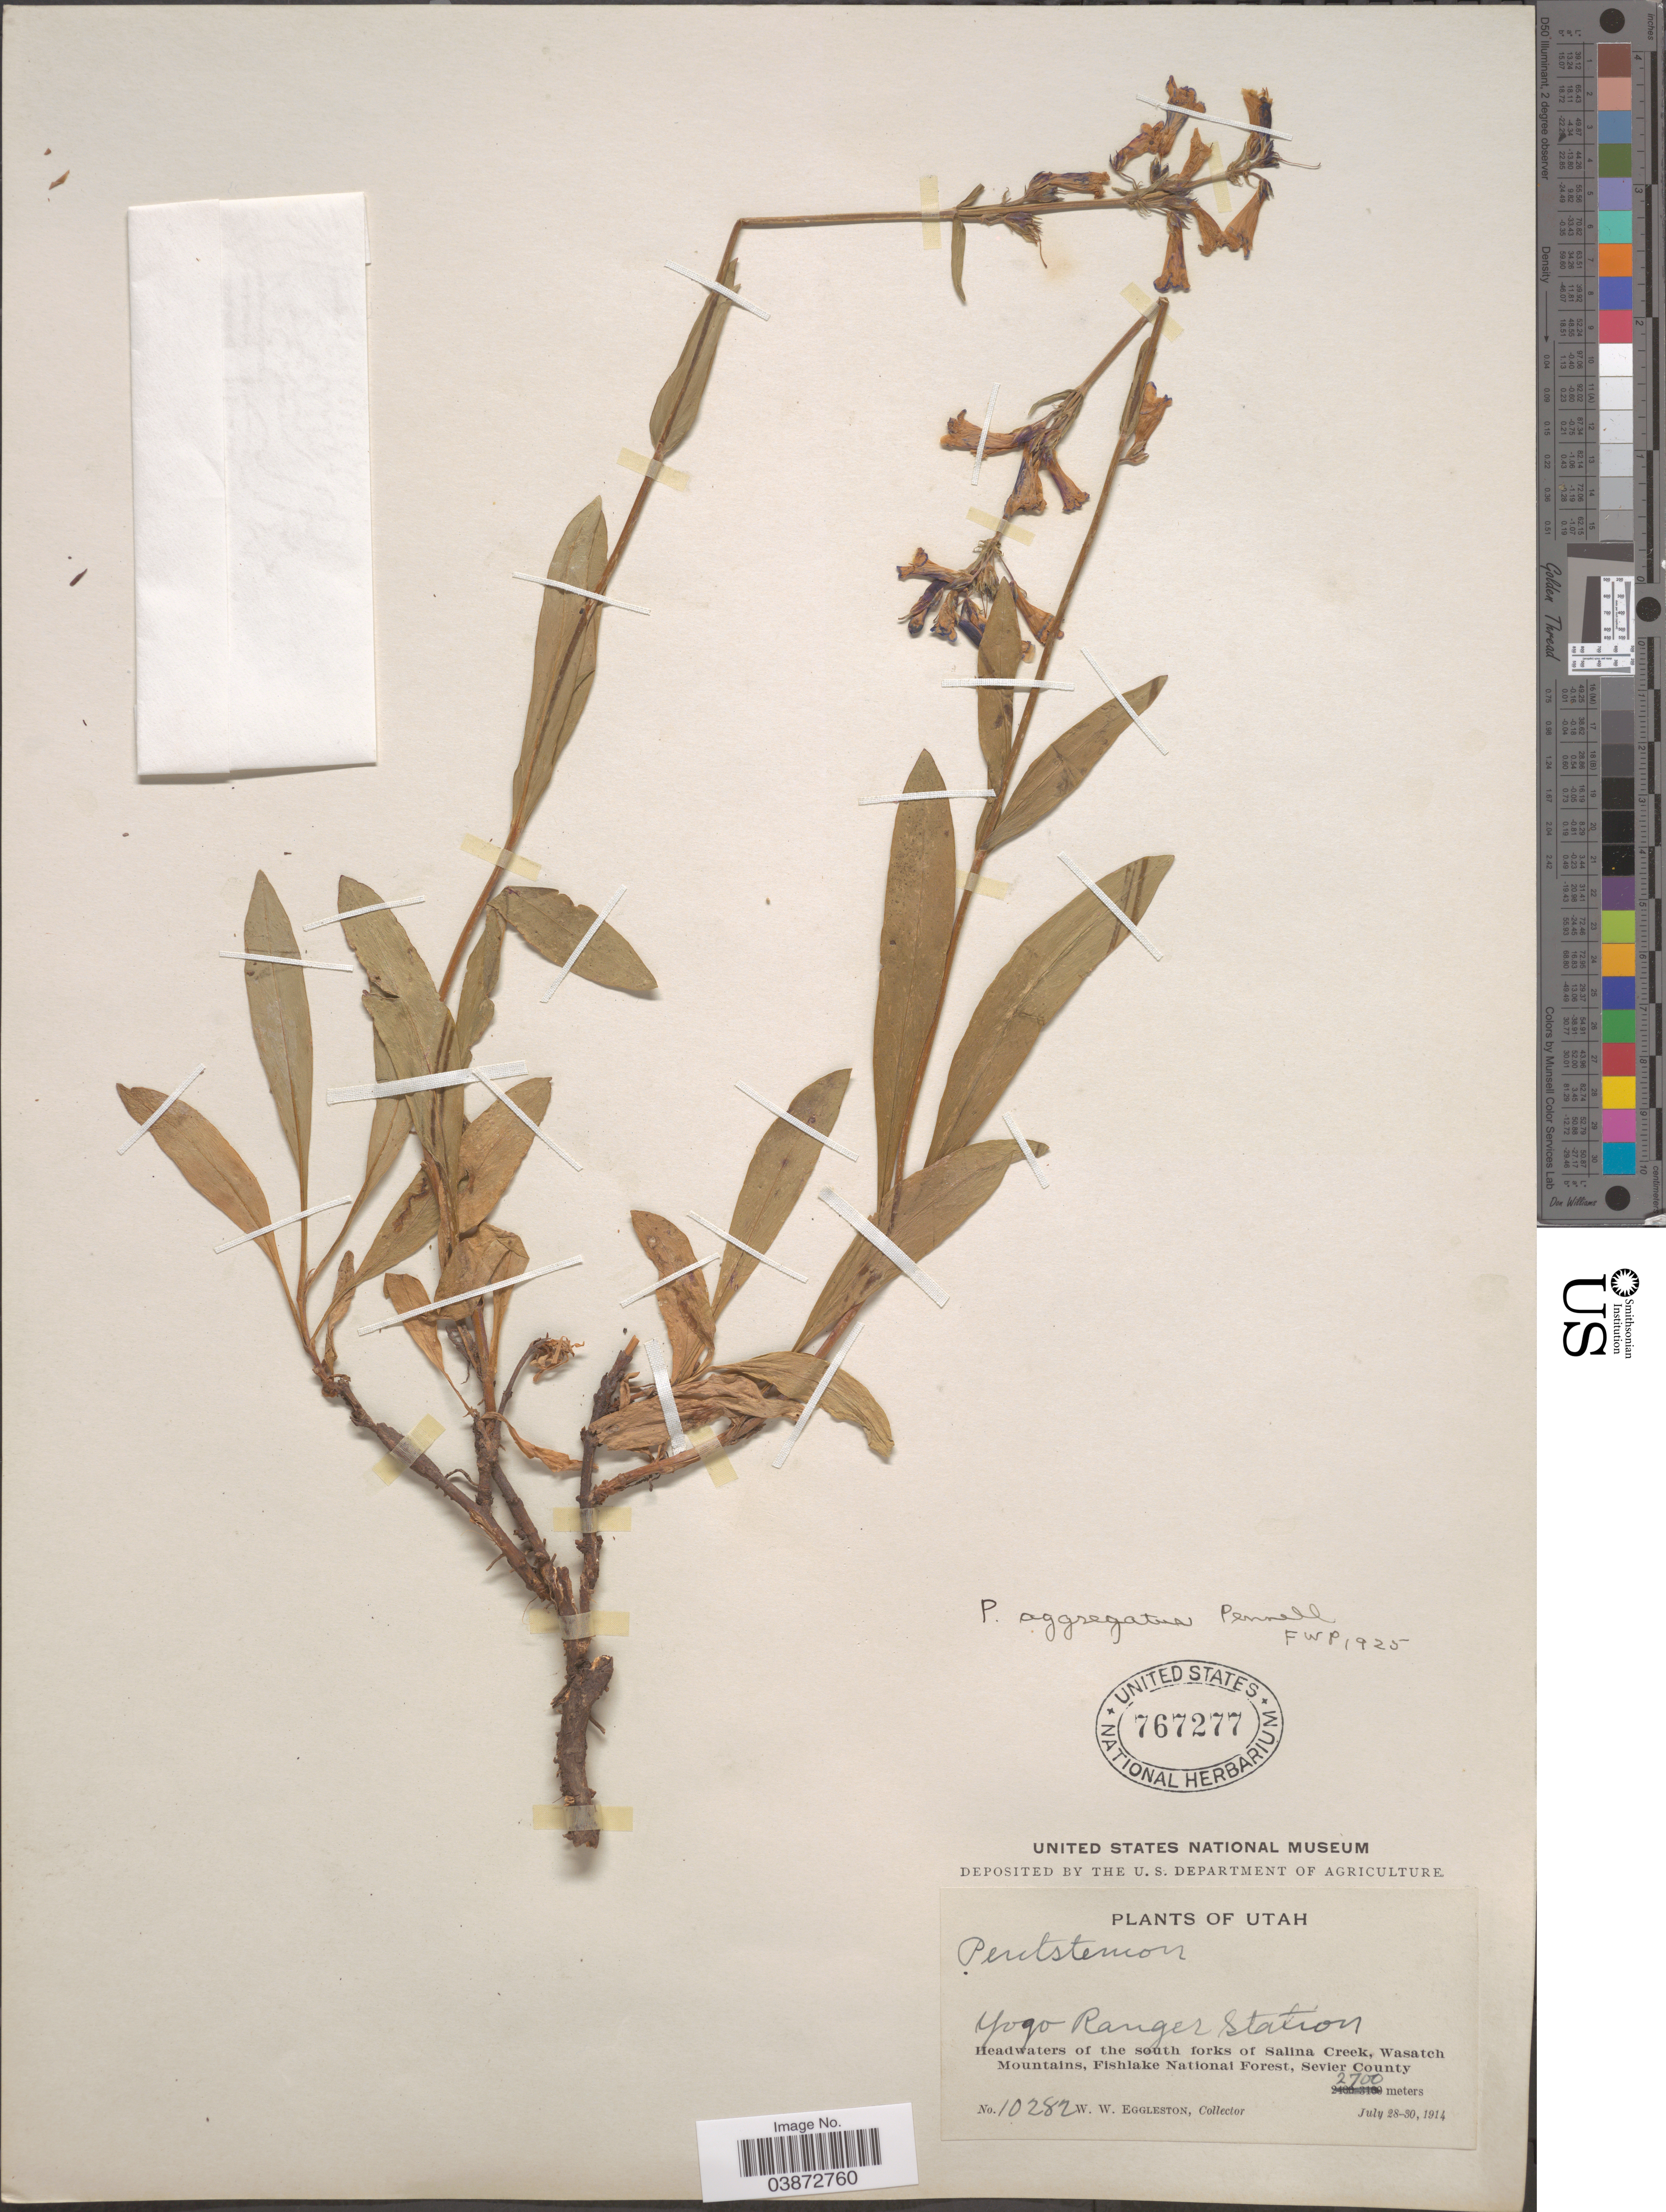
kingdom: Plantae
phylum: Tracheophyta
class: Magnoliopsida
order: Lamiales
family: Plantaginaceae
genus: Penstemon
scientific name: Penstemon aggregatus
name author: Pennell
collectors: W. W. Eggleston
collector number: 10282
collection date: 1914-07-28/1914-07-30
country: United States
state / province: Utah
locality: Yogo Ranger Station. Headwaters of the south forks of Salina Creek, Wasatch Mountains, Fishlake National Forest, Sevier County.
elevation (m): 2700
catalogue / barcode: US 767277